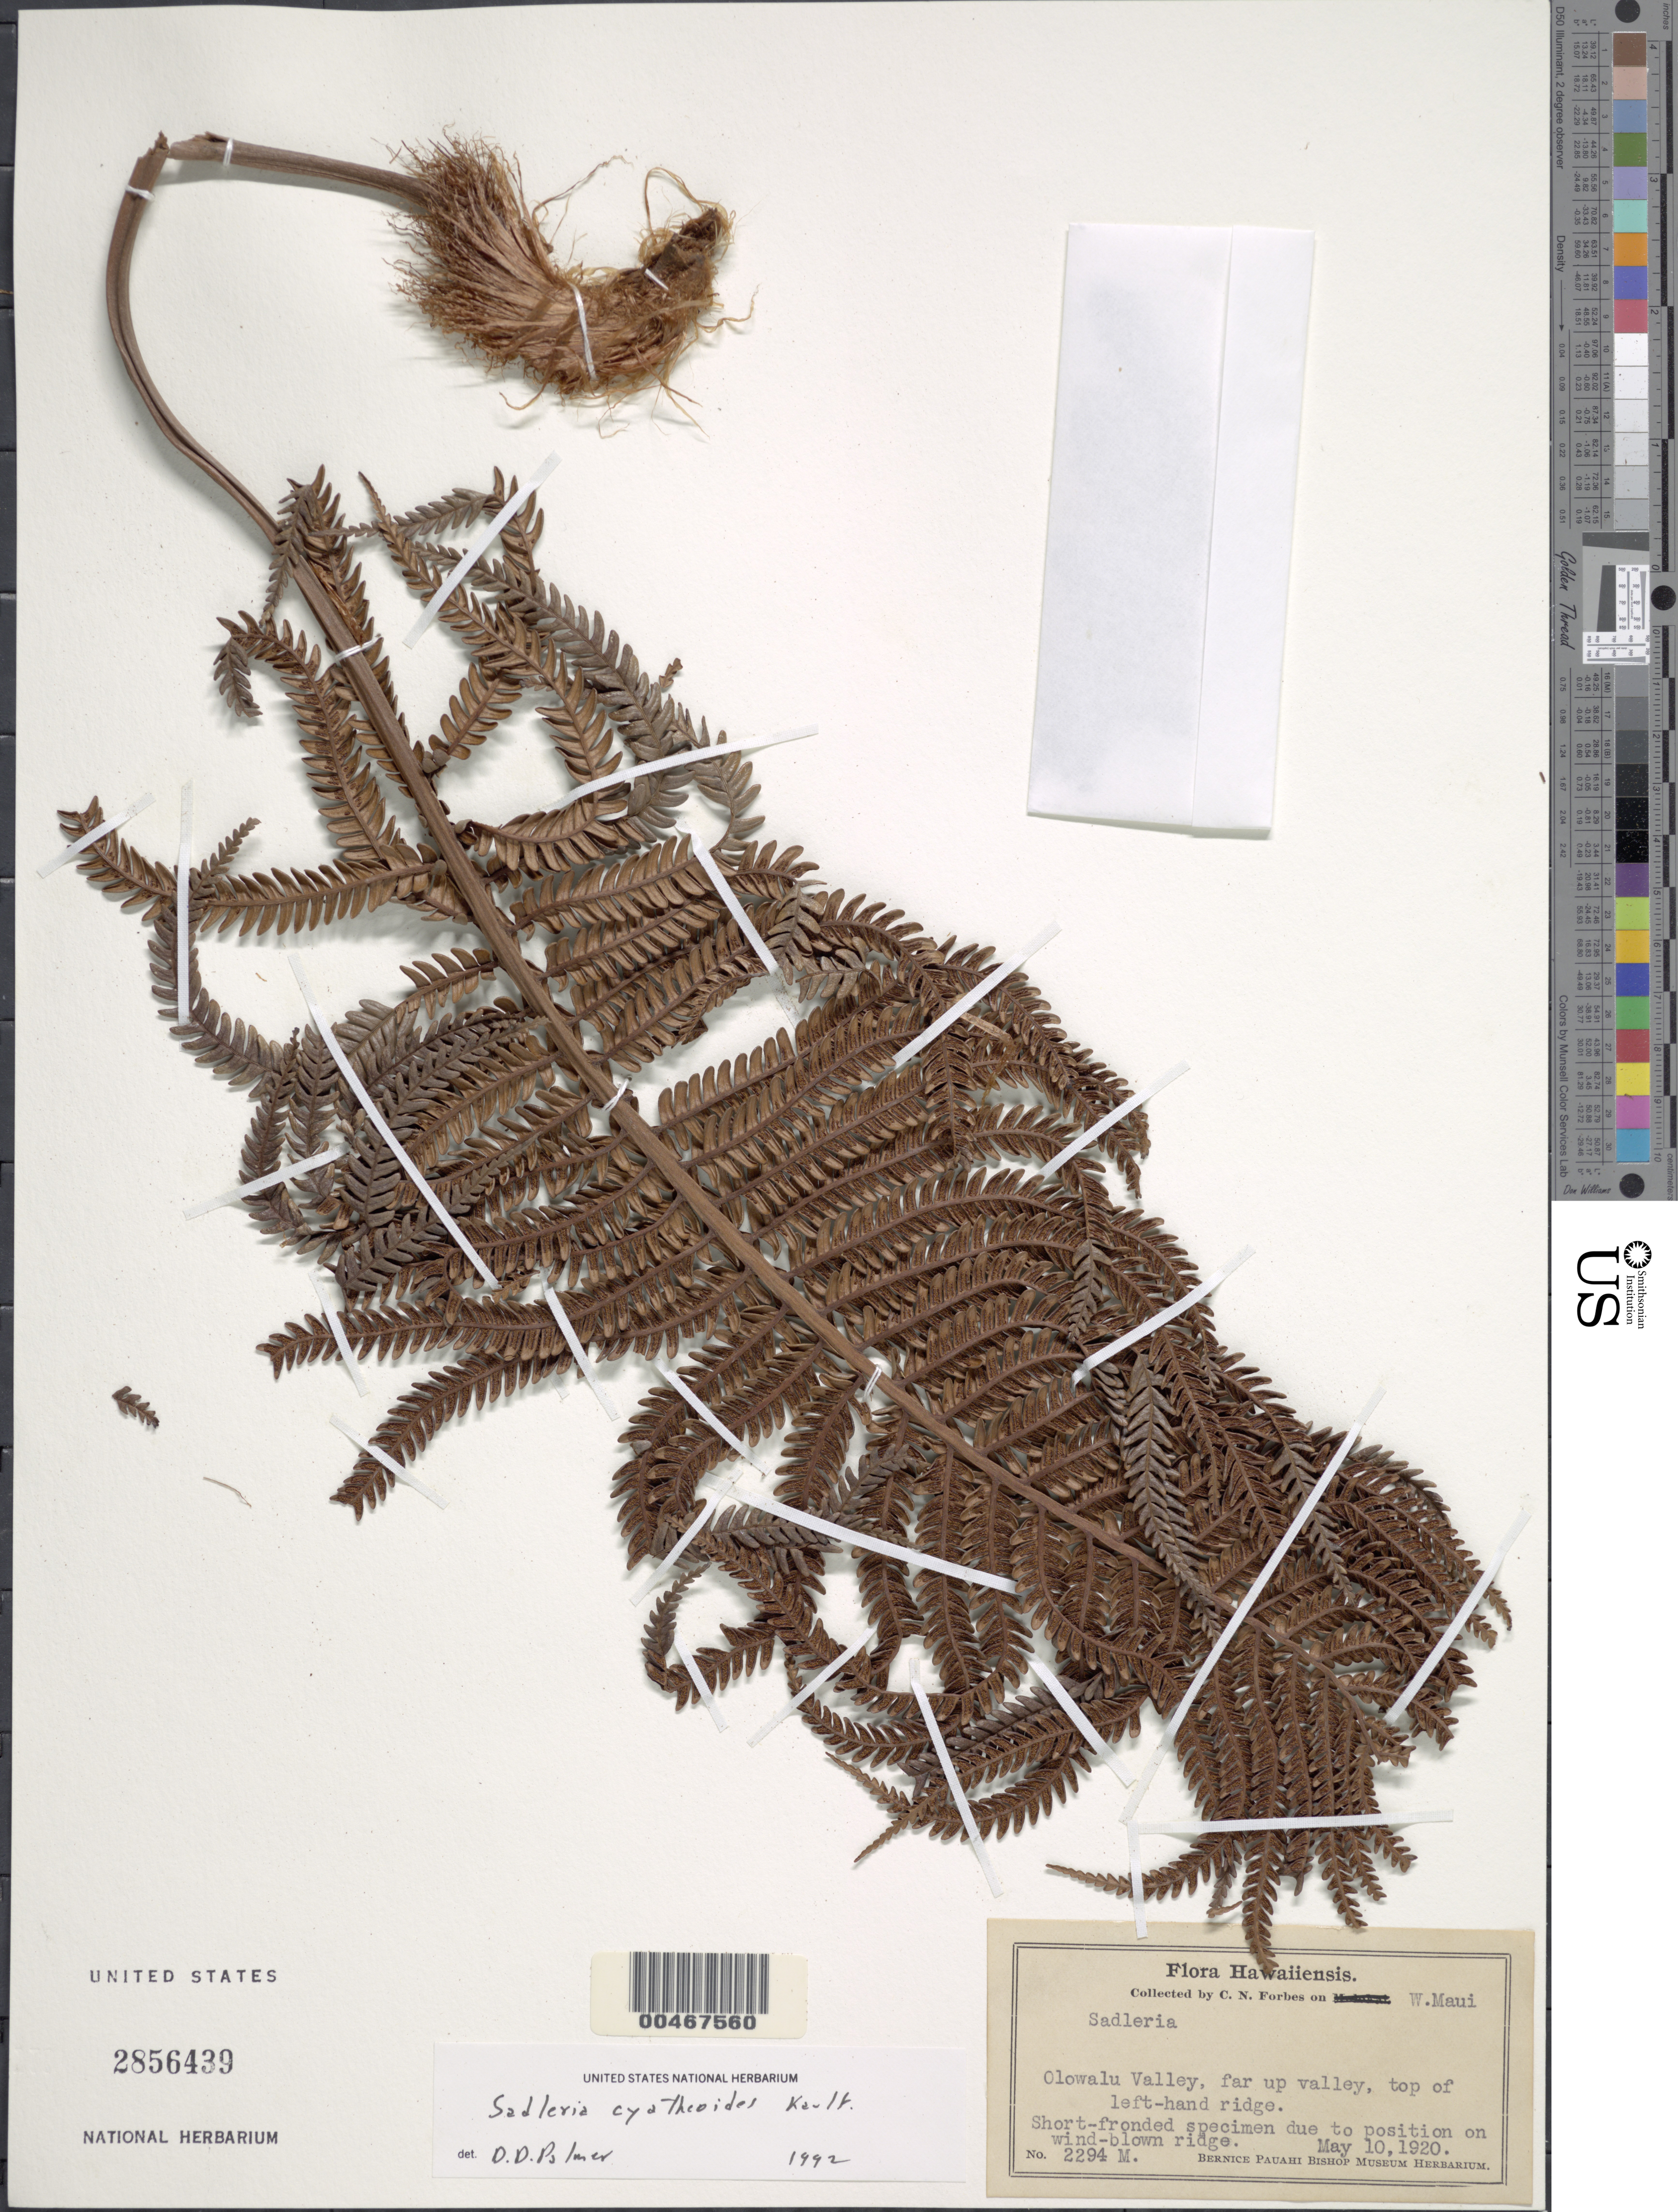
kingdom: Plantae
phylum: Tracheophyta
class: Polypodiopsida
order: Polypodiales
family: Blechnaceae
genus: Sadleria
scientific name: Sadleria cyatheoides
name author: Kaulf.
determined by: Palmer, D. D.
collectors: C. N. Forbes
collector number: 2294.M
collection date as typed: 10 May 1920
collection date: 1920-05-10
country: United States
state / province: Hawaii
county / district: Maui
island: Maui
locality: Olowalu Valley, far up valley, top of left-hand ridge, W Maui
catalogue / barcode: US 2856439